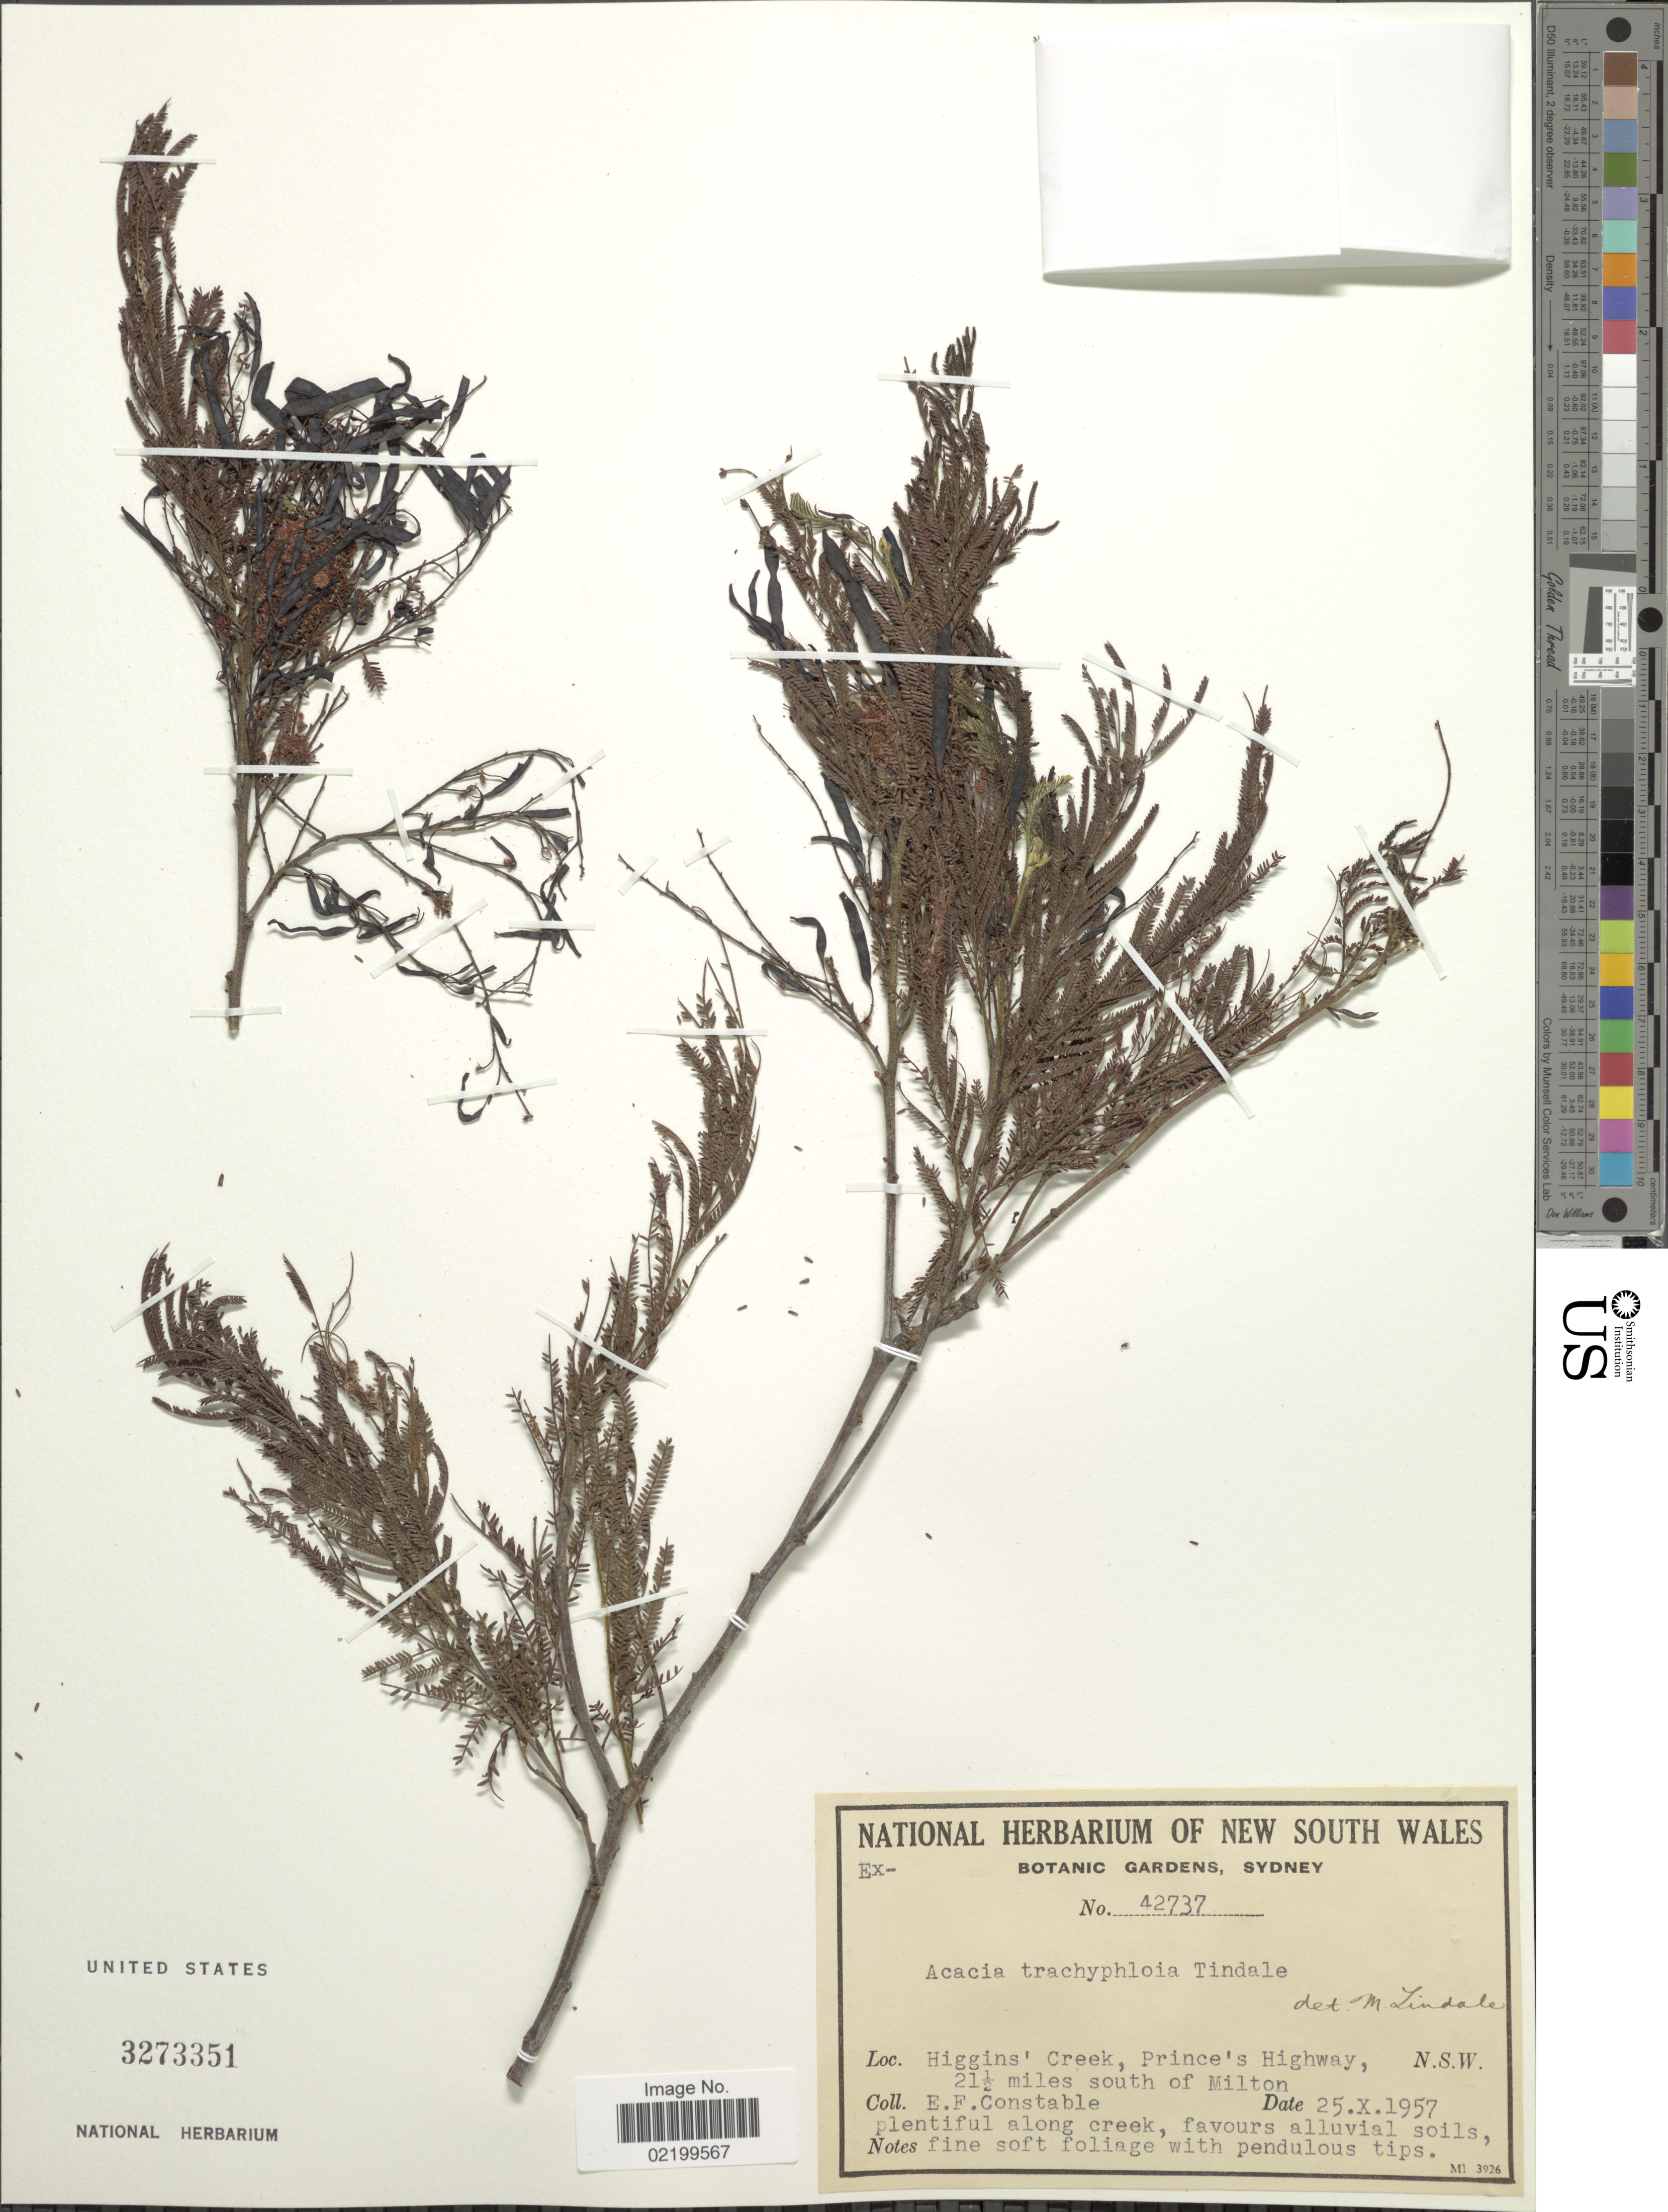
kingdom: Plantae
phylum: Tracheophyta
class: Magnoliopsida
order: Fabales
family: Fabaceae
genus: Acacia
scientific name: Acacia trachyphloia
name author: Tindale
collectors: E. F. Constable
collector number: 42737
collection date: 1957-10-25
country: Australia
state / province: New South Wales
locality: Higgins' Creek, Prince's Highway, 21 ½ miles south of Milton, N.S.W.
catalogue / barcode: US 3273351